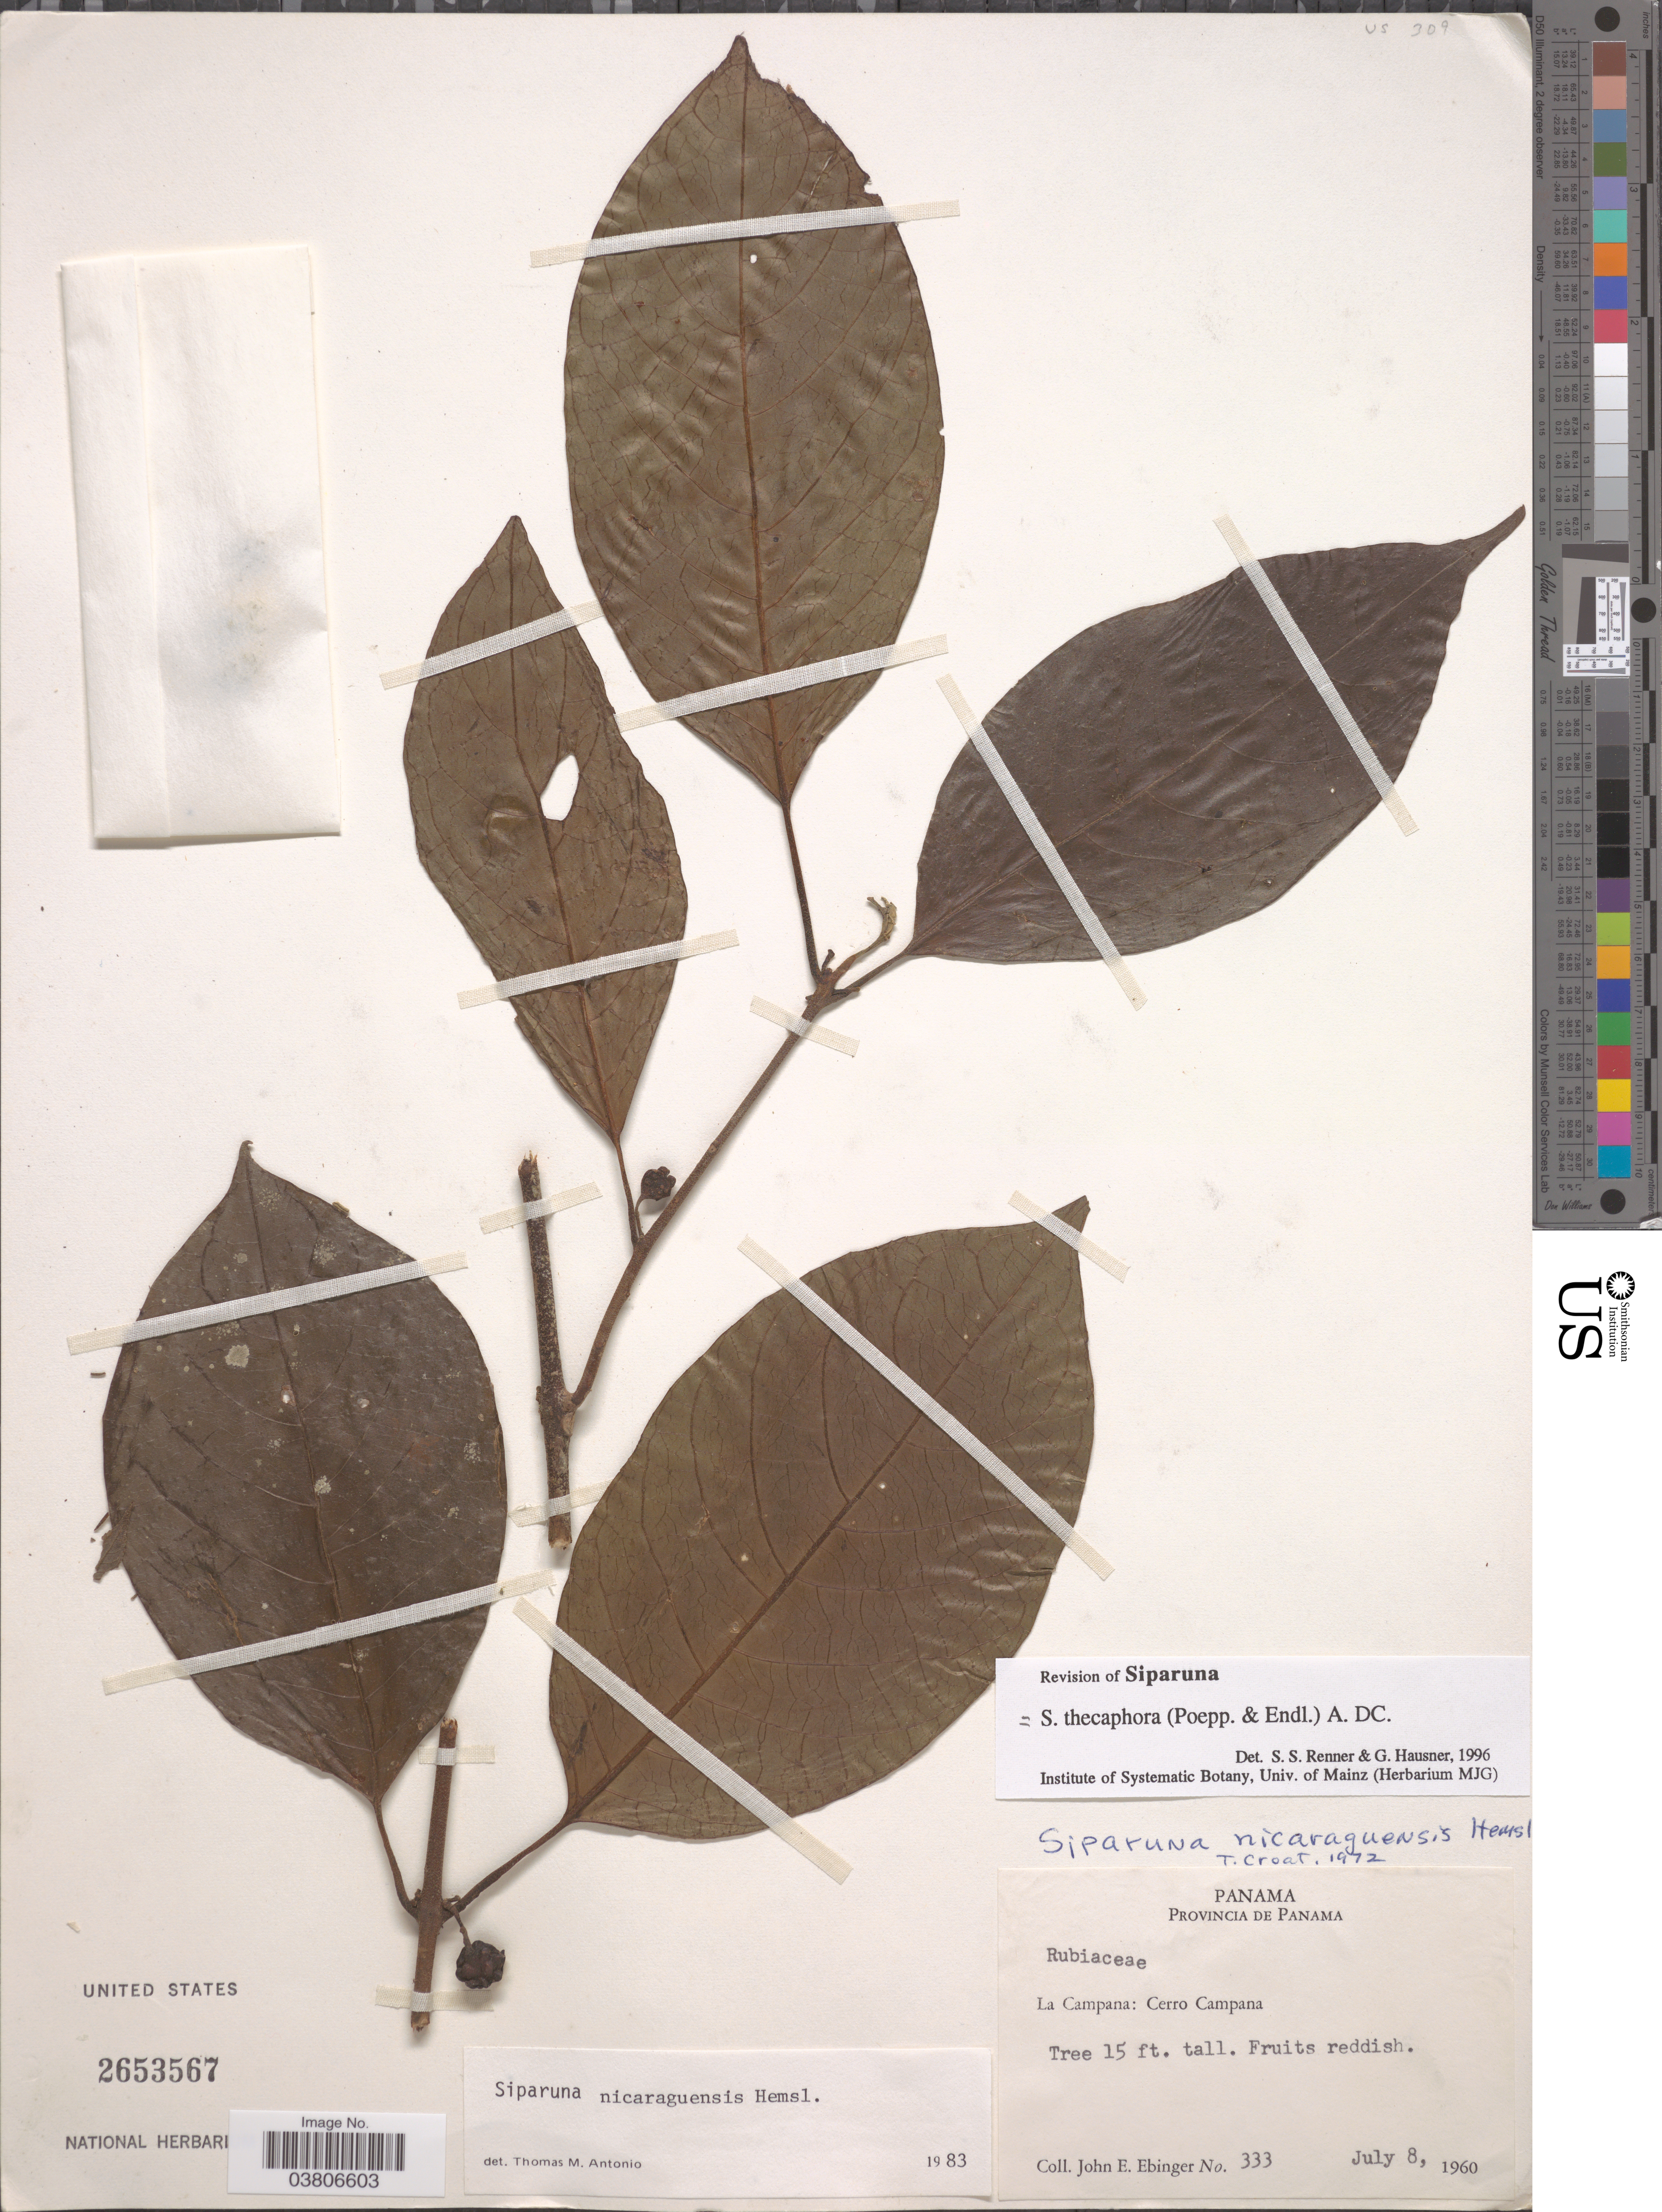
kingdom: Plantae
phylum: Tracheophyta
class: Magnoliopsida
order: Laurales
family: Siparunaceae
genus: Siparuna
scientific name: Siparuna thecaphora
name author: (Poepp. & Endl.) A. DC.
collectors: J. Ebinger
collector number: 333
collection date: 1960-07-08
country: Panama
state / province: Panamá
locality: La Campana: Cerro Campana.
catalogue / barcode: US 2653567